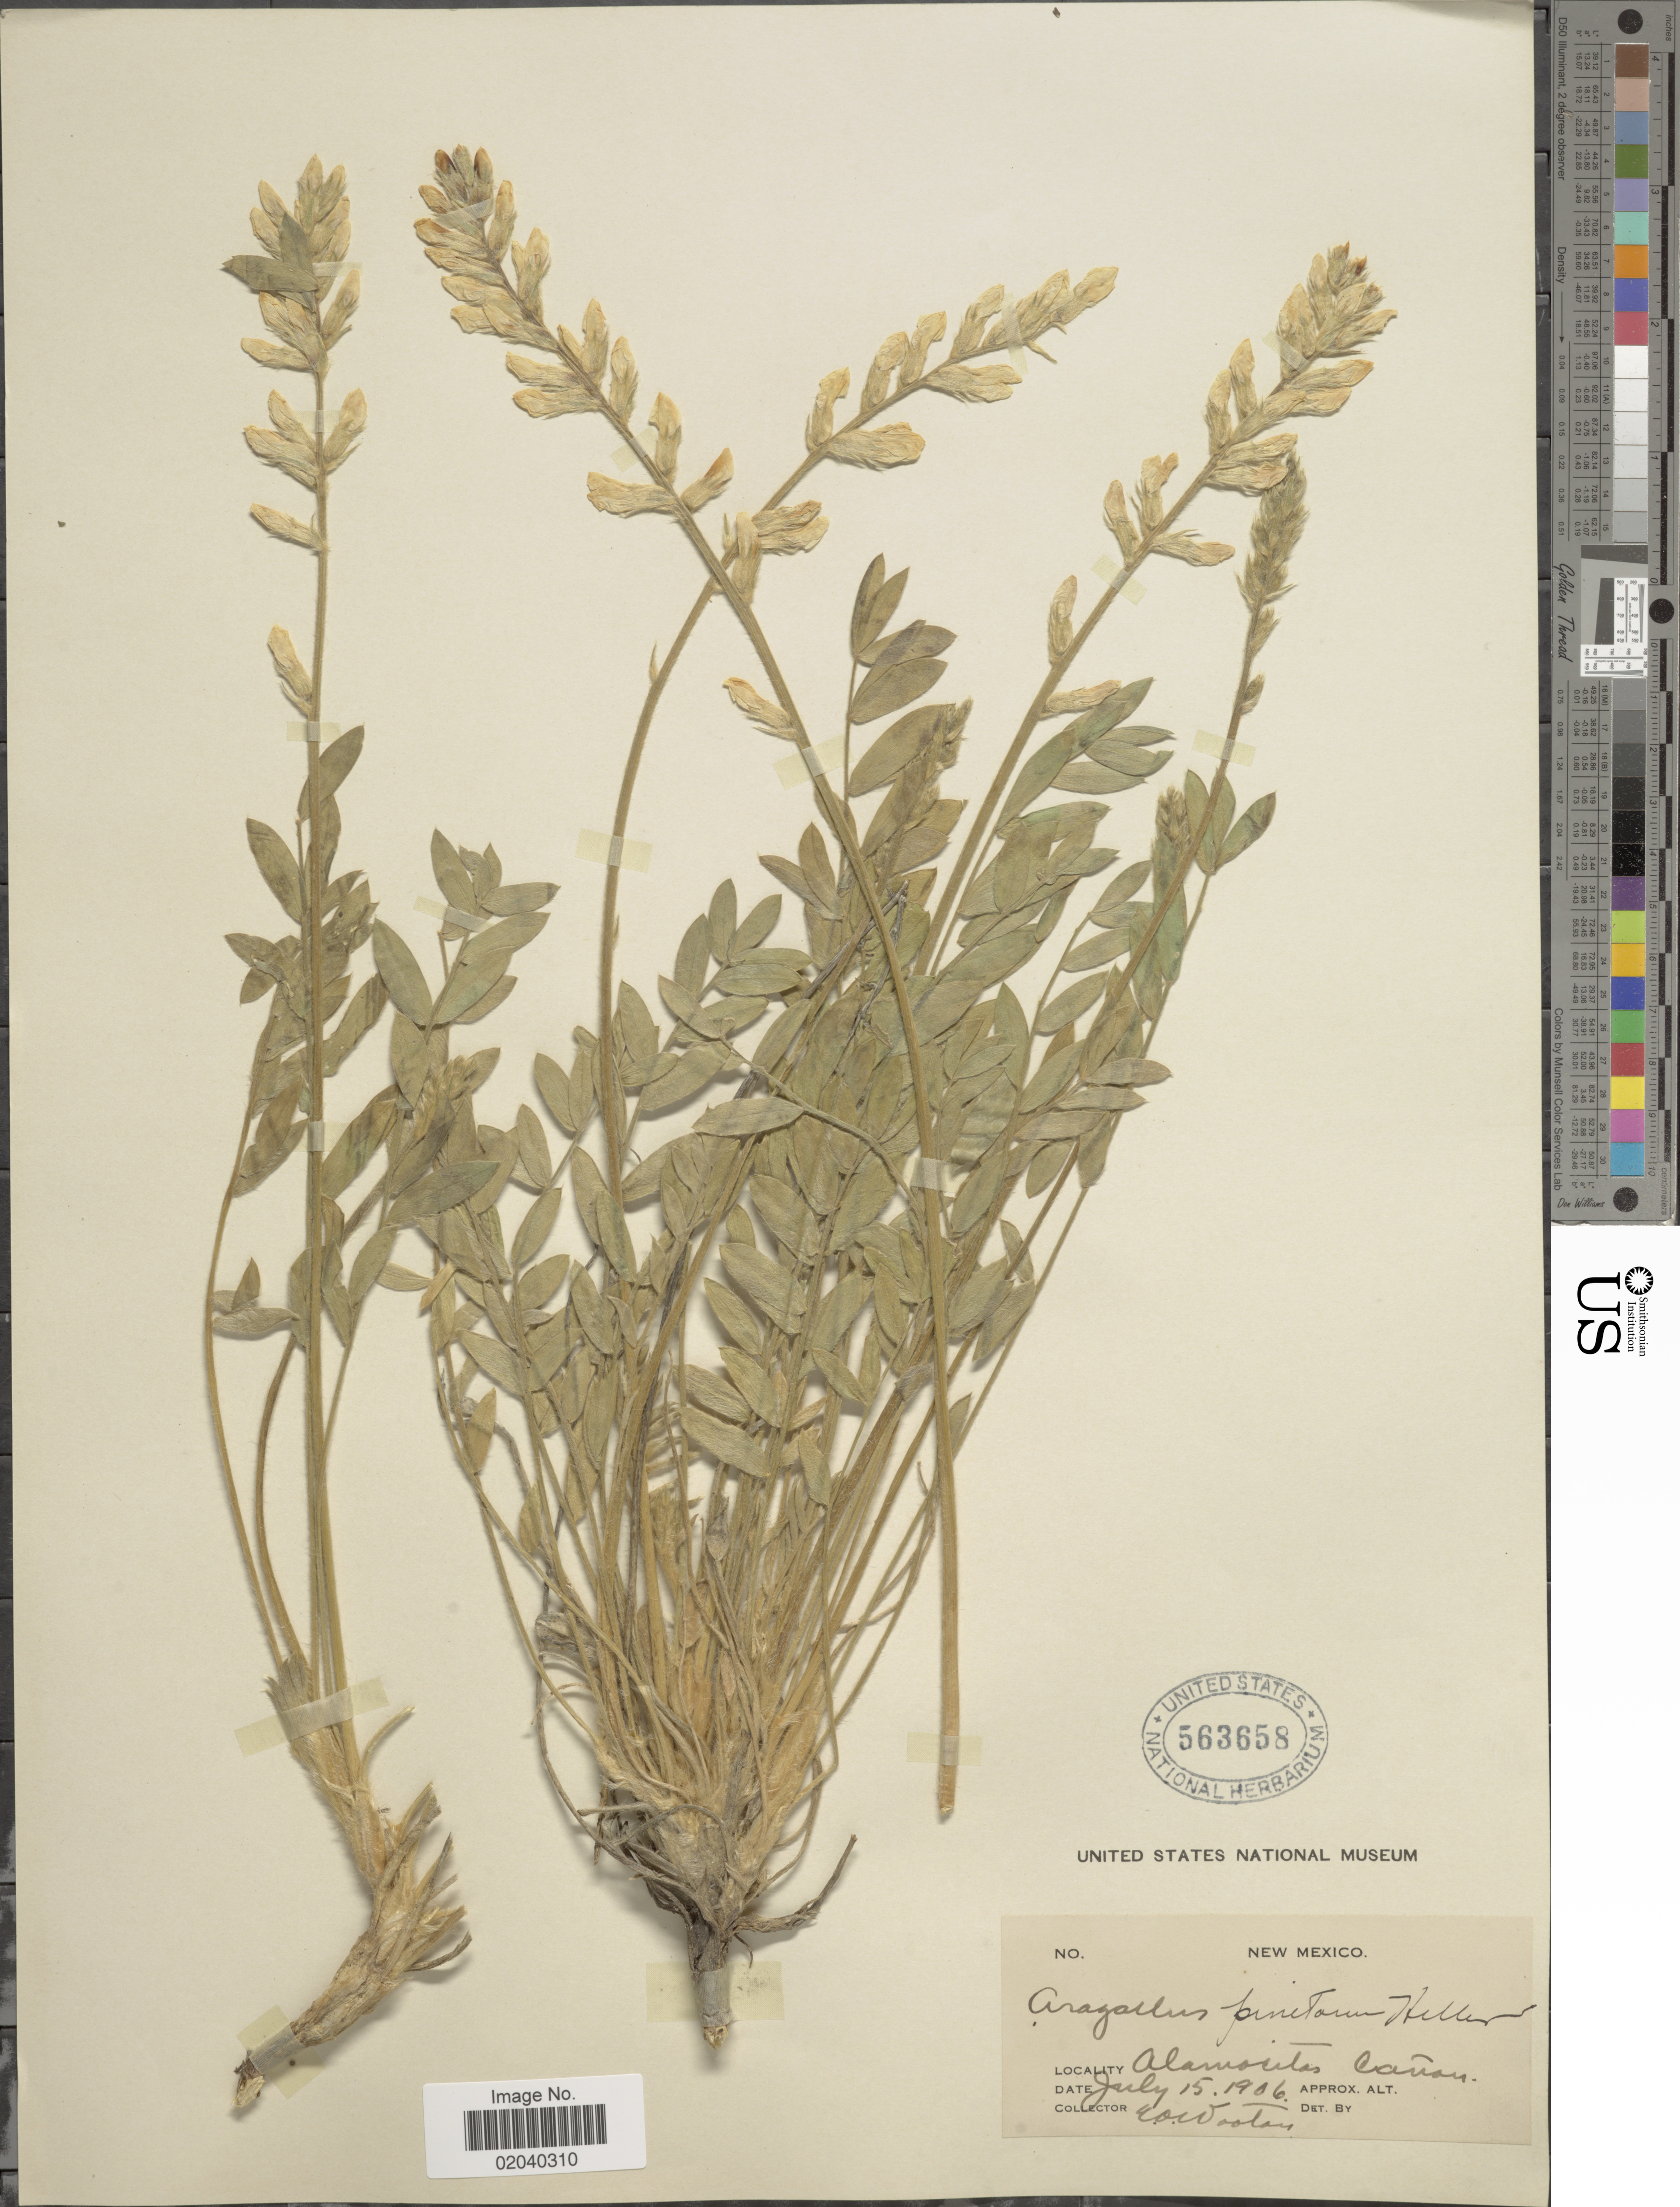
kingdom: Plantae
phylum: Tracheophyta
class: Magnoliopsida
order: Fabales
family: Fabaceae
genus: Oxytropis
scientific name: Oxytropis sericea var. sericea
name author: Nutt.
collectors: E. O. Wooton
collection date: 1906-07-15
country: United States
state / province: New Mexico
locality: Alamasitas Canon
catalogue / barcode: US 563658